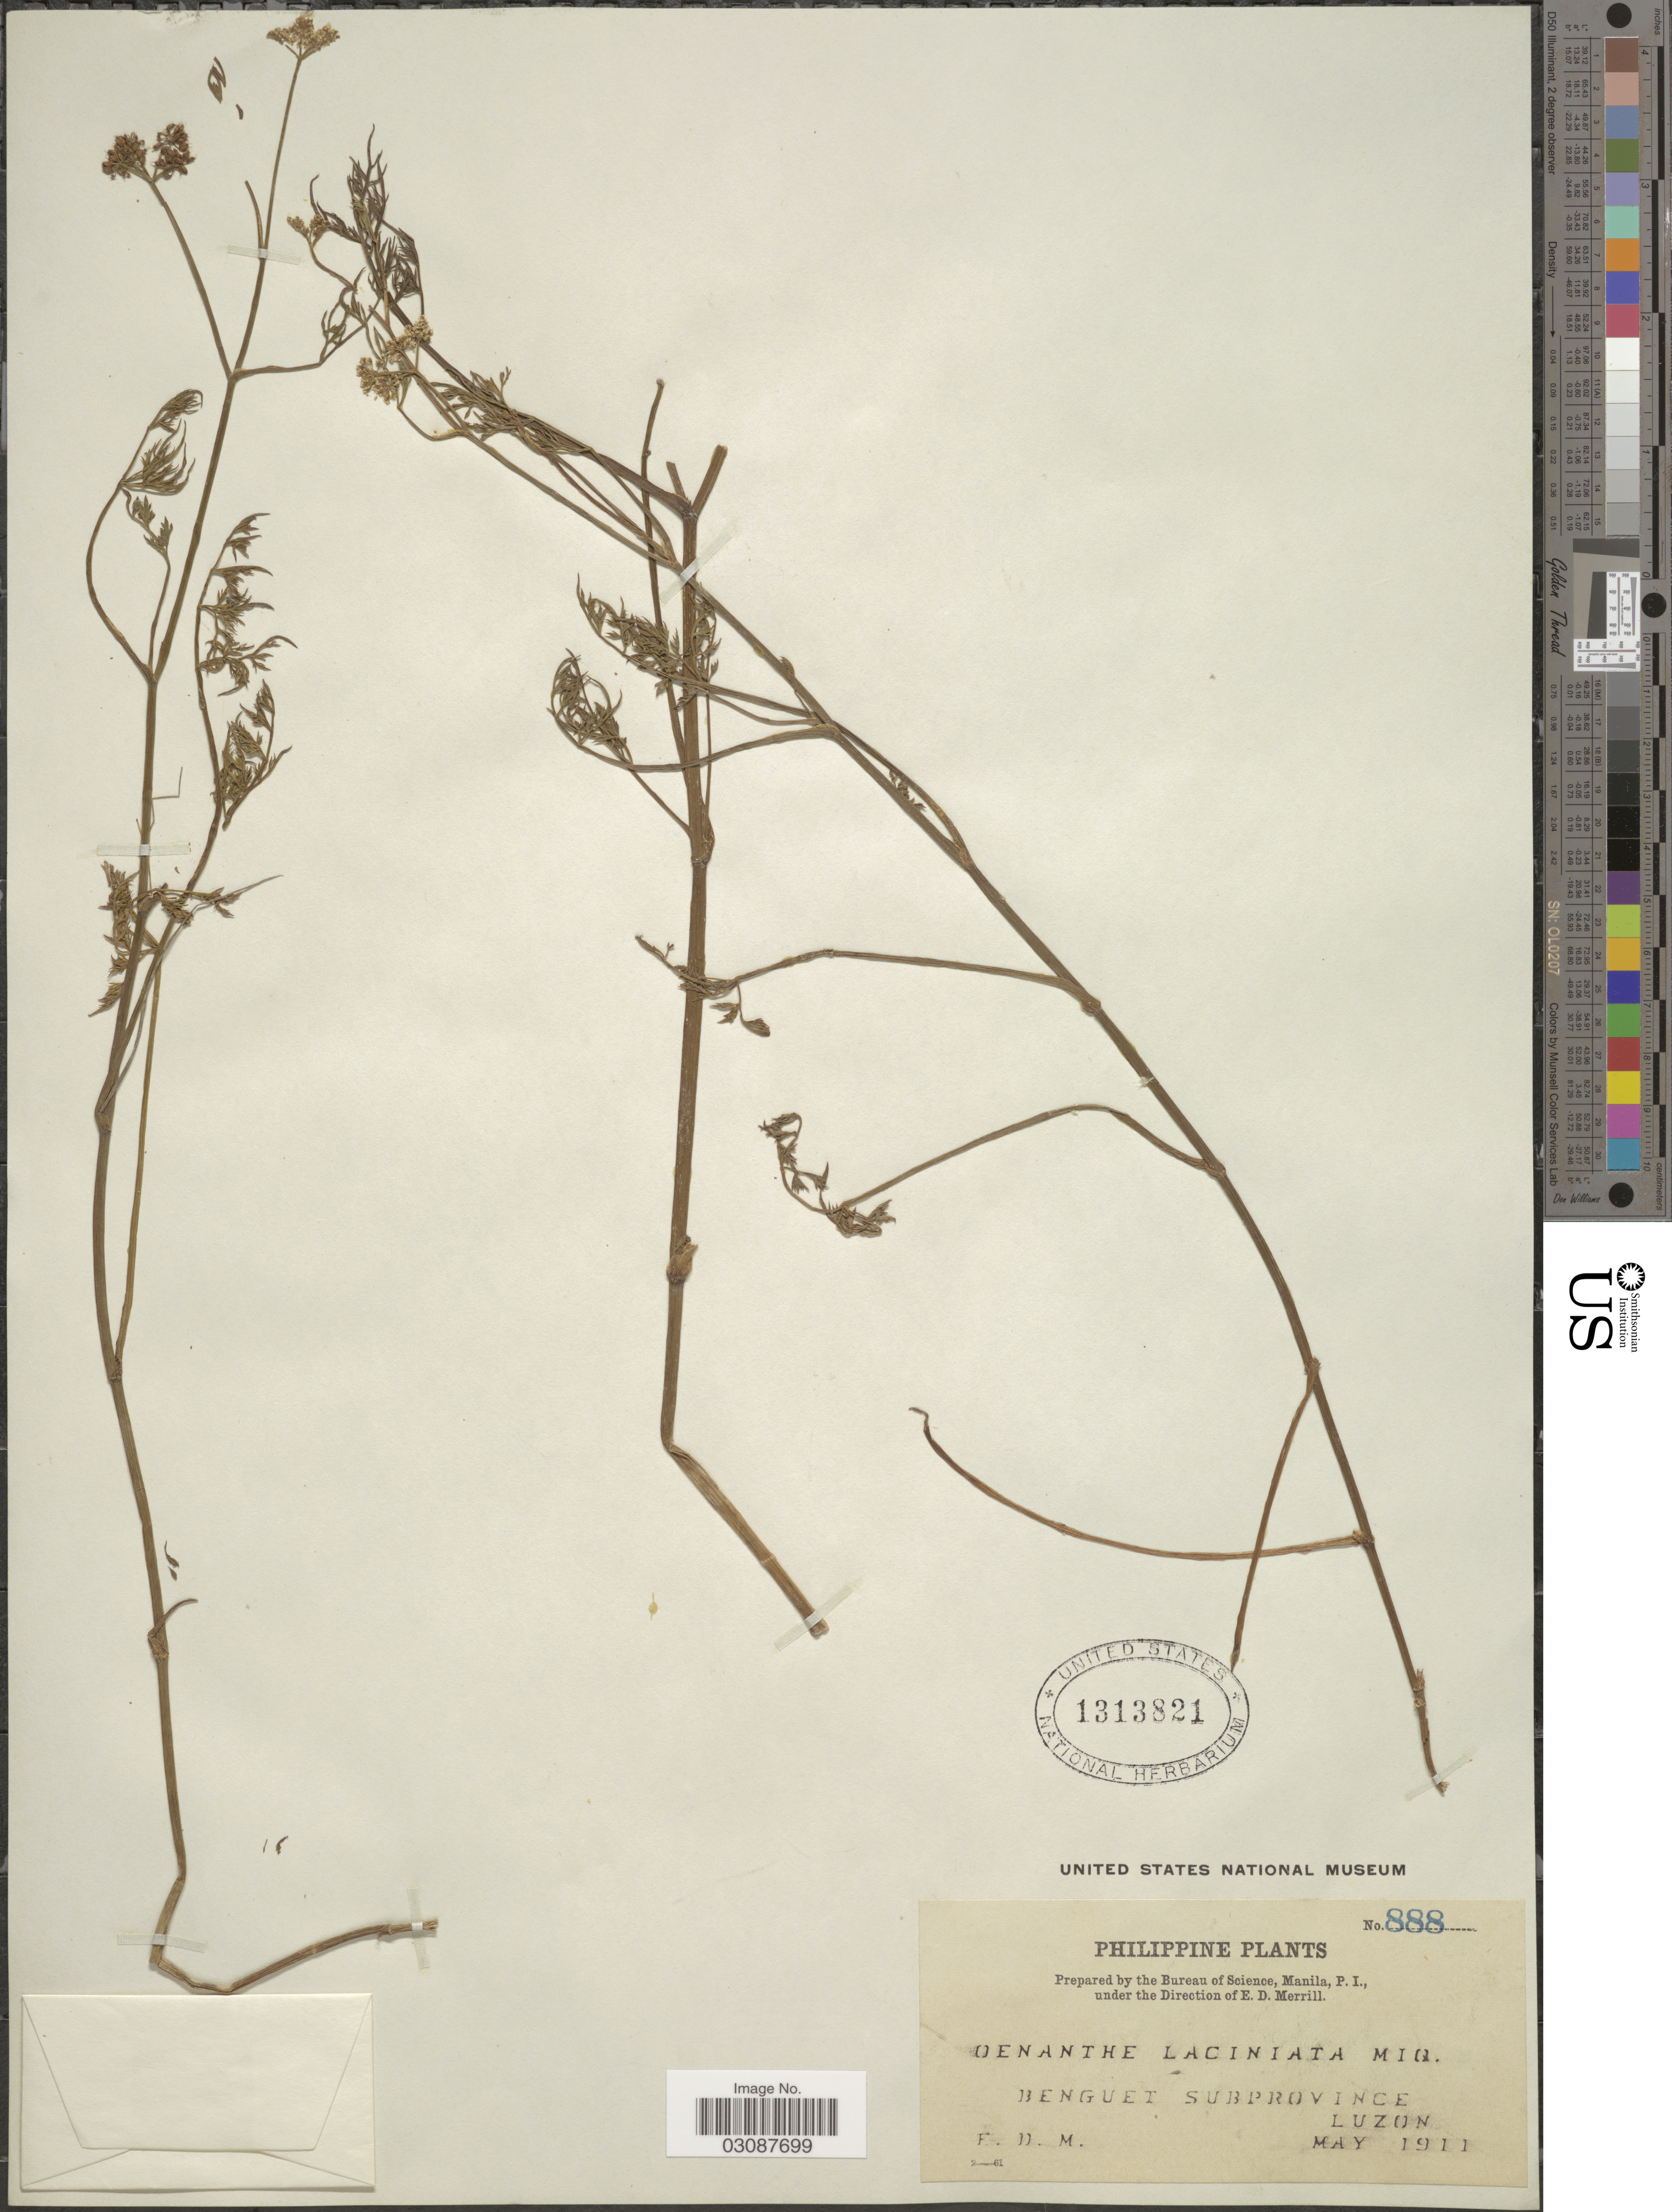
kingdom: Plantae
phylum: Tracheophyta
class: Magnoliopsida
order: Apiales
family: Apiaceae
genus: Oenanthe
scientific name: Oenanthe laciniata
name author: Zoll.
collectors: E. D. Merrill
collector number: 888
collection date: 1911-05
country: Philippines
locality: Benguet Subprovince, Luzon.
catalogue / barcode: US 1313821